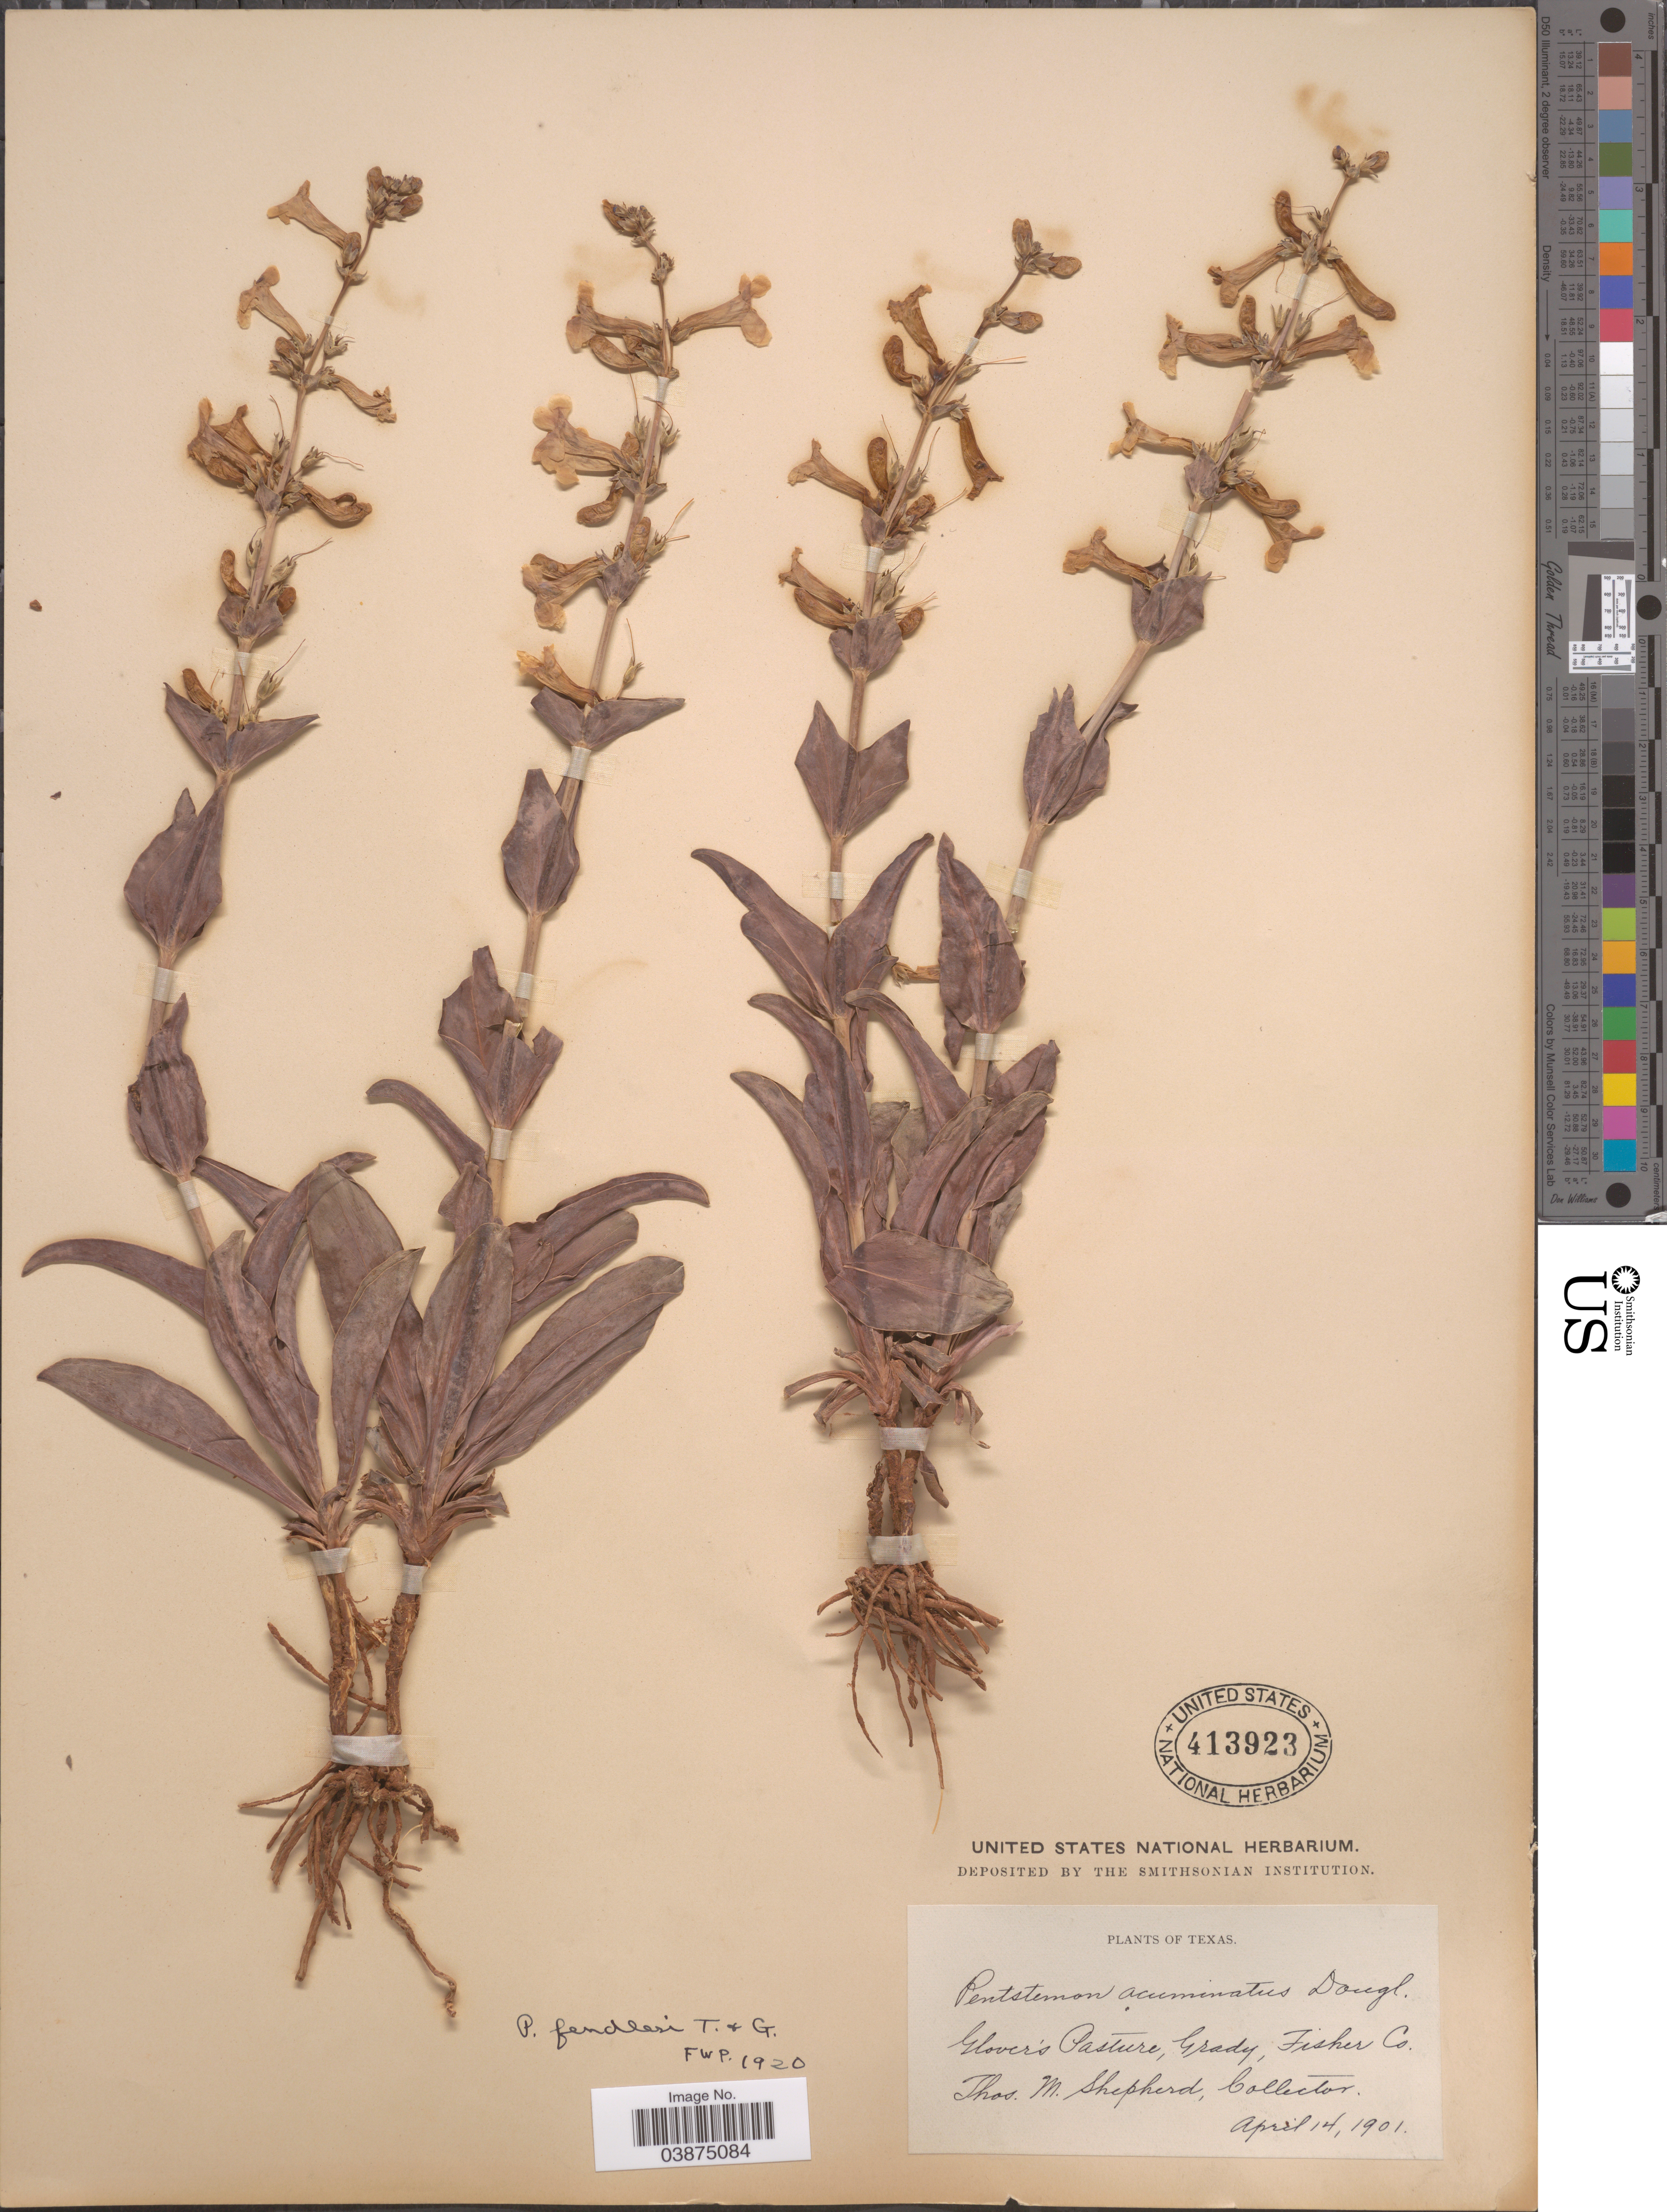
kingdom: Plantae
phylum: Tracheophyta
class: Magnoliopsida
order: Lamiales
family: Plantaginaceae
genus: Penstemon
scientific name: Penstemon fendleri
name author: Torr. & A. Gray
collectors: T. Shepherd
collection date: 1901-04-14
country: United States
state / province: Texas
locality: Glover's Pasture, Grady, Fisher Co.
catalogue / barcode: US 413923